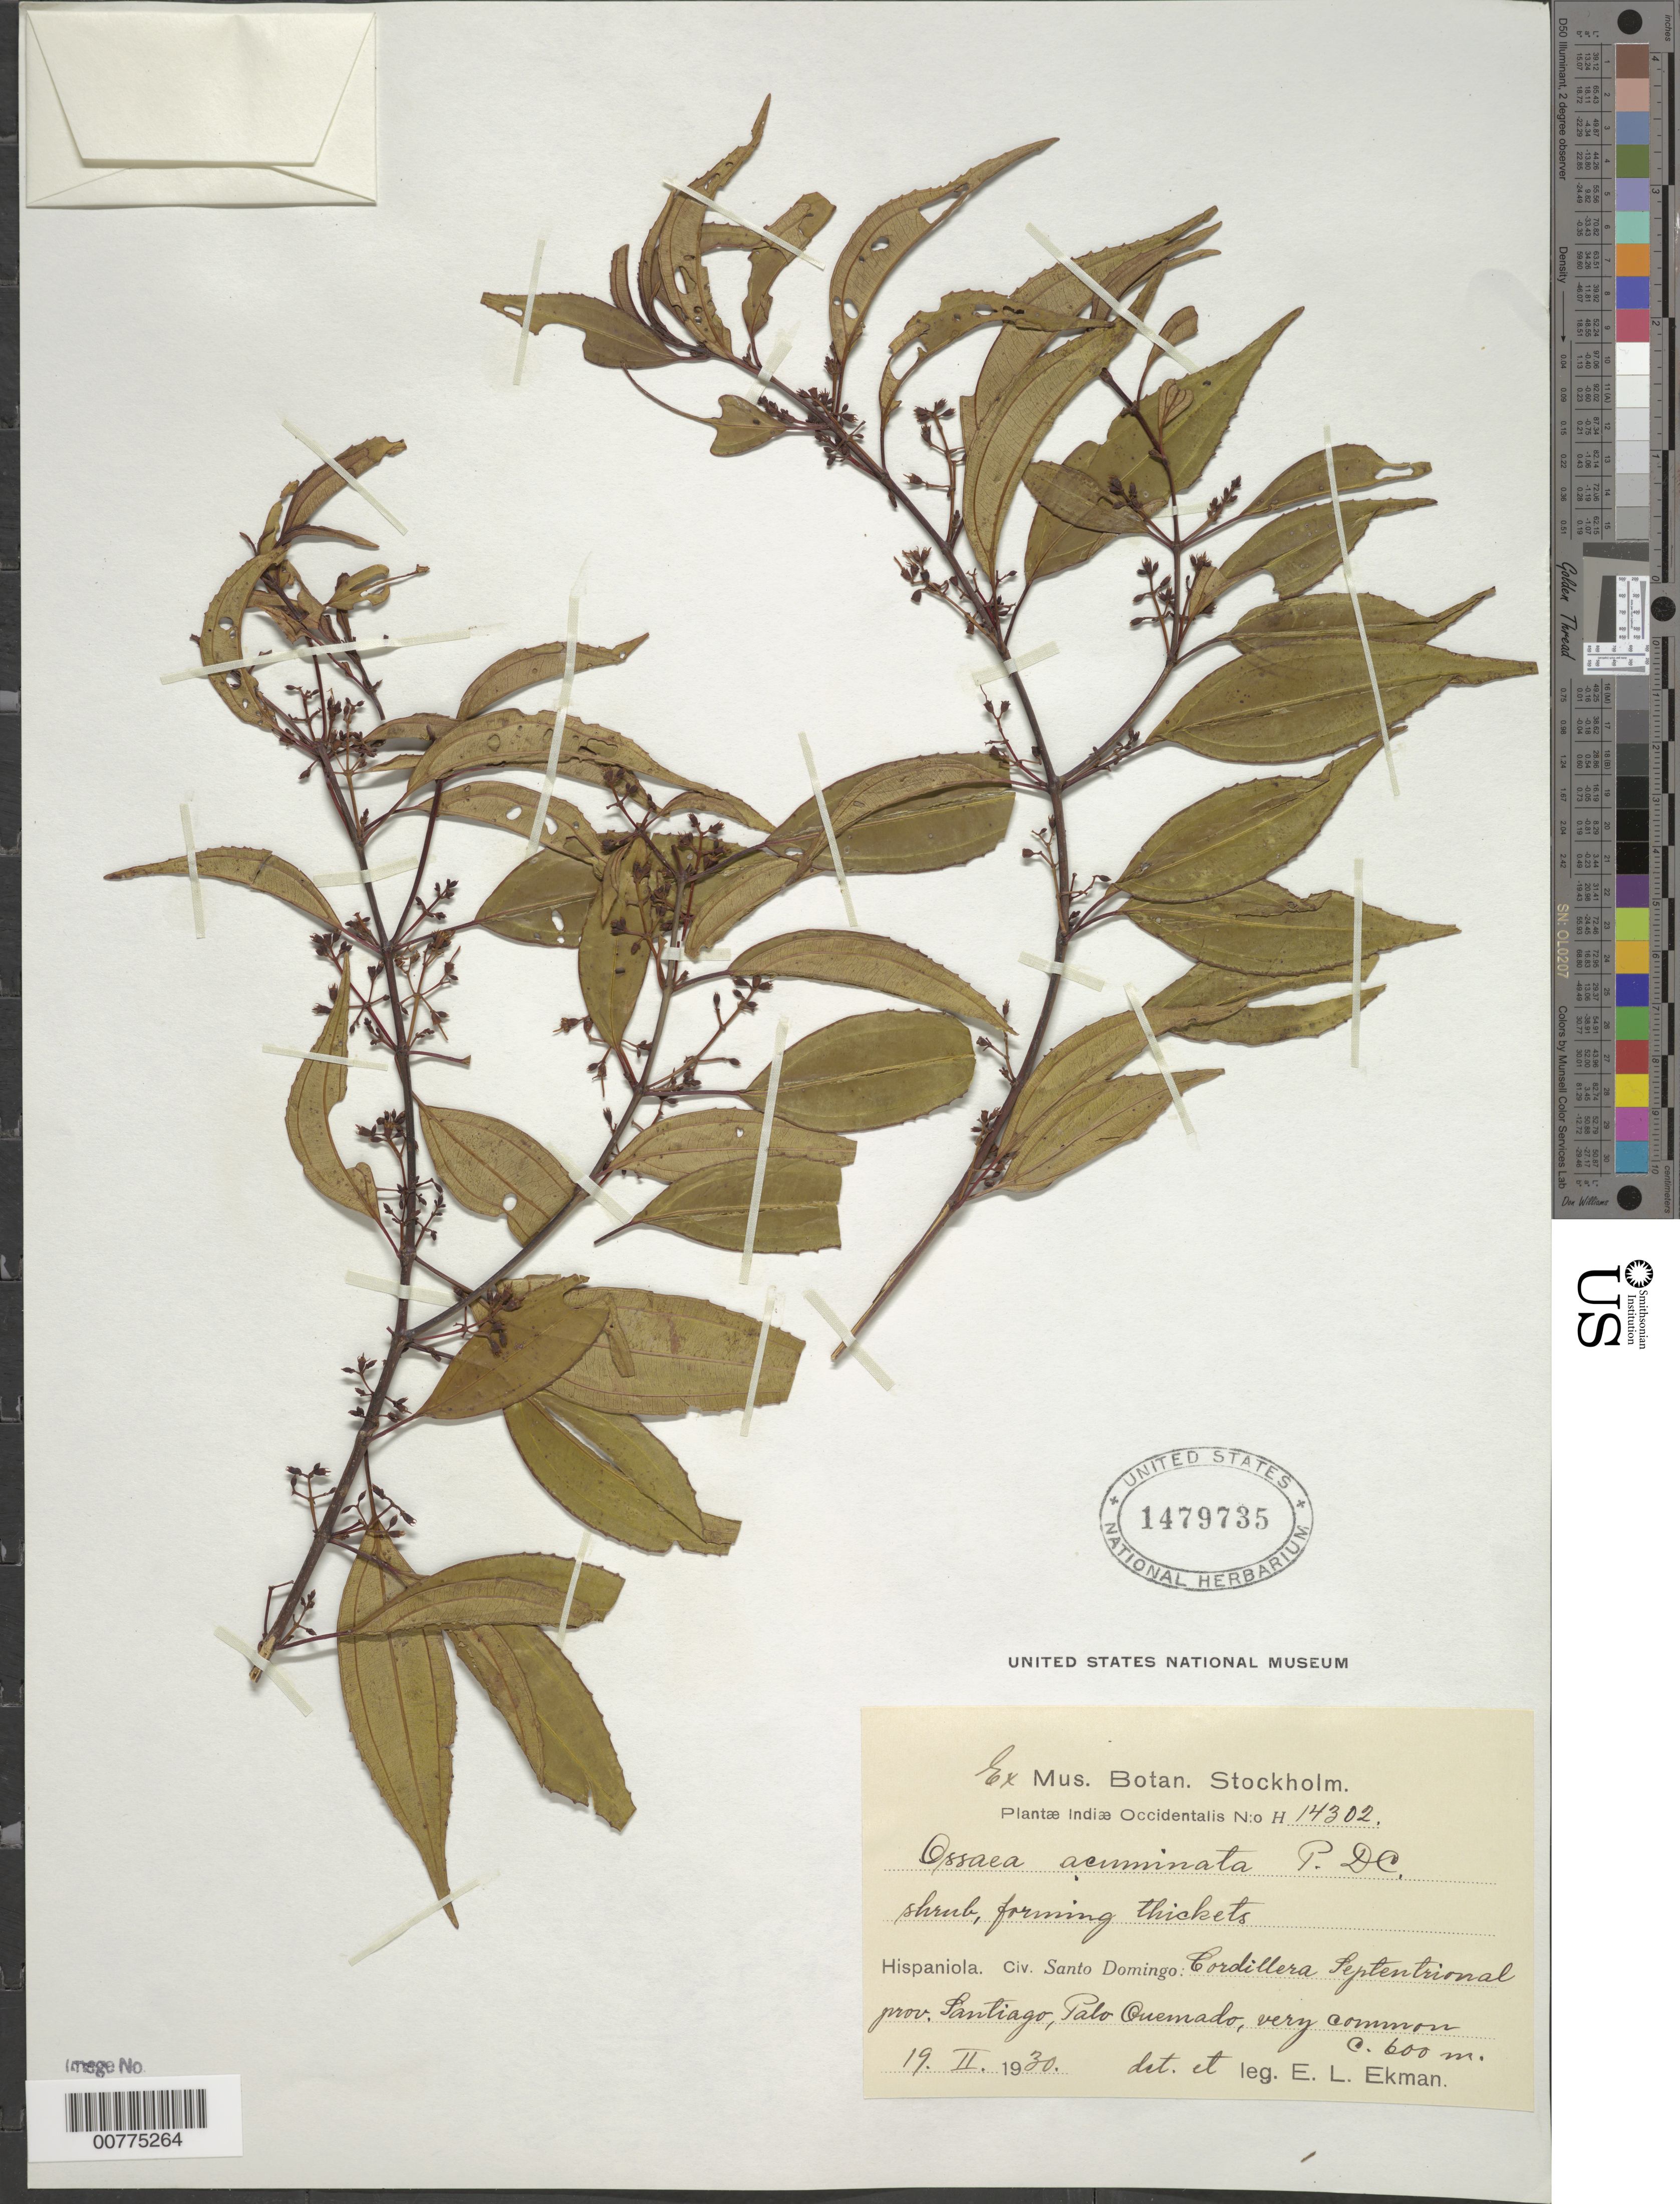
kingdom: Plantae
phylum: Tracheophyta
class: Magnoliopsida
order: Myrtales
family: Melastomataceae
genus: Mecranium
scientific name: Mecranium acuminatum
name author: (DC.) Skean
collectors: E. L. Ekman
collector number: H 14302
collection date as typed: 19 Feb 1930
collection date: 1930-02-19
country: Dominican Republic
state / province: Santiago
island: Hispaniola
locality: Cordillera Septentrional, Palo Quemado.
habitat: Forming thickets.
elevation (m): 600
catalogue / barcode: US 1479735